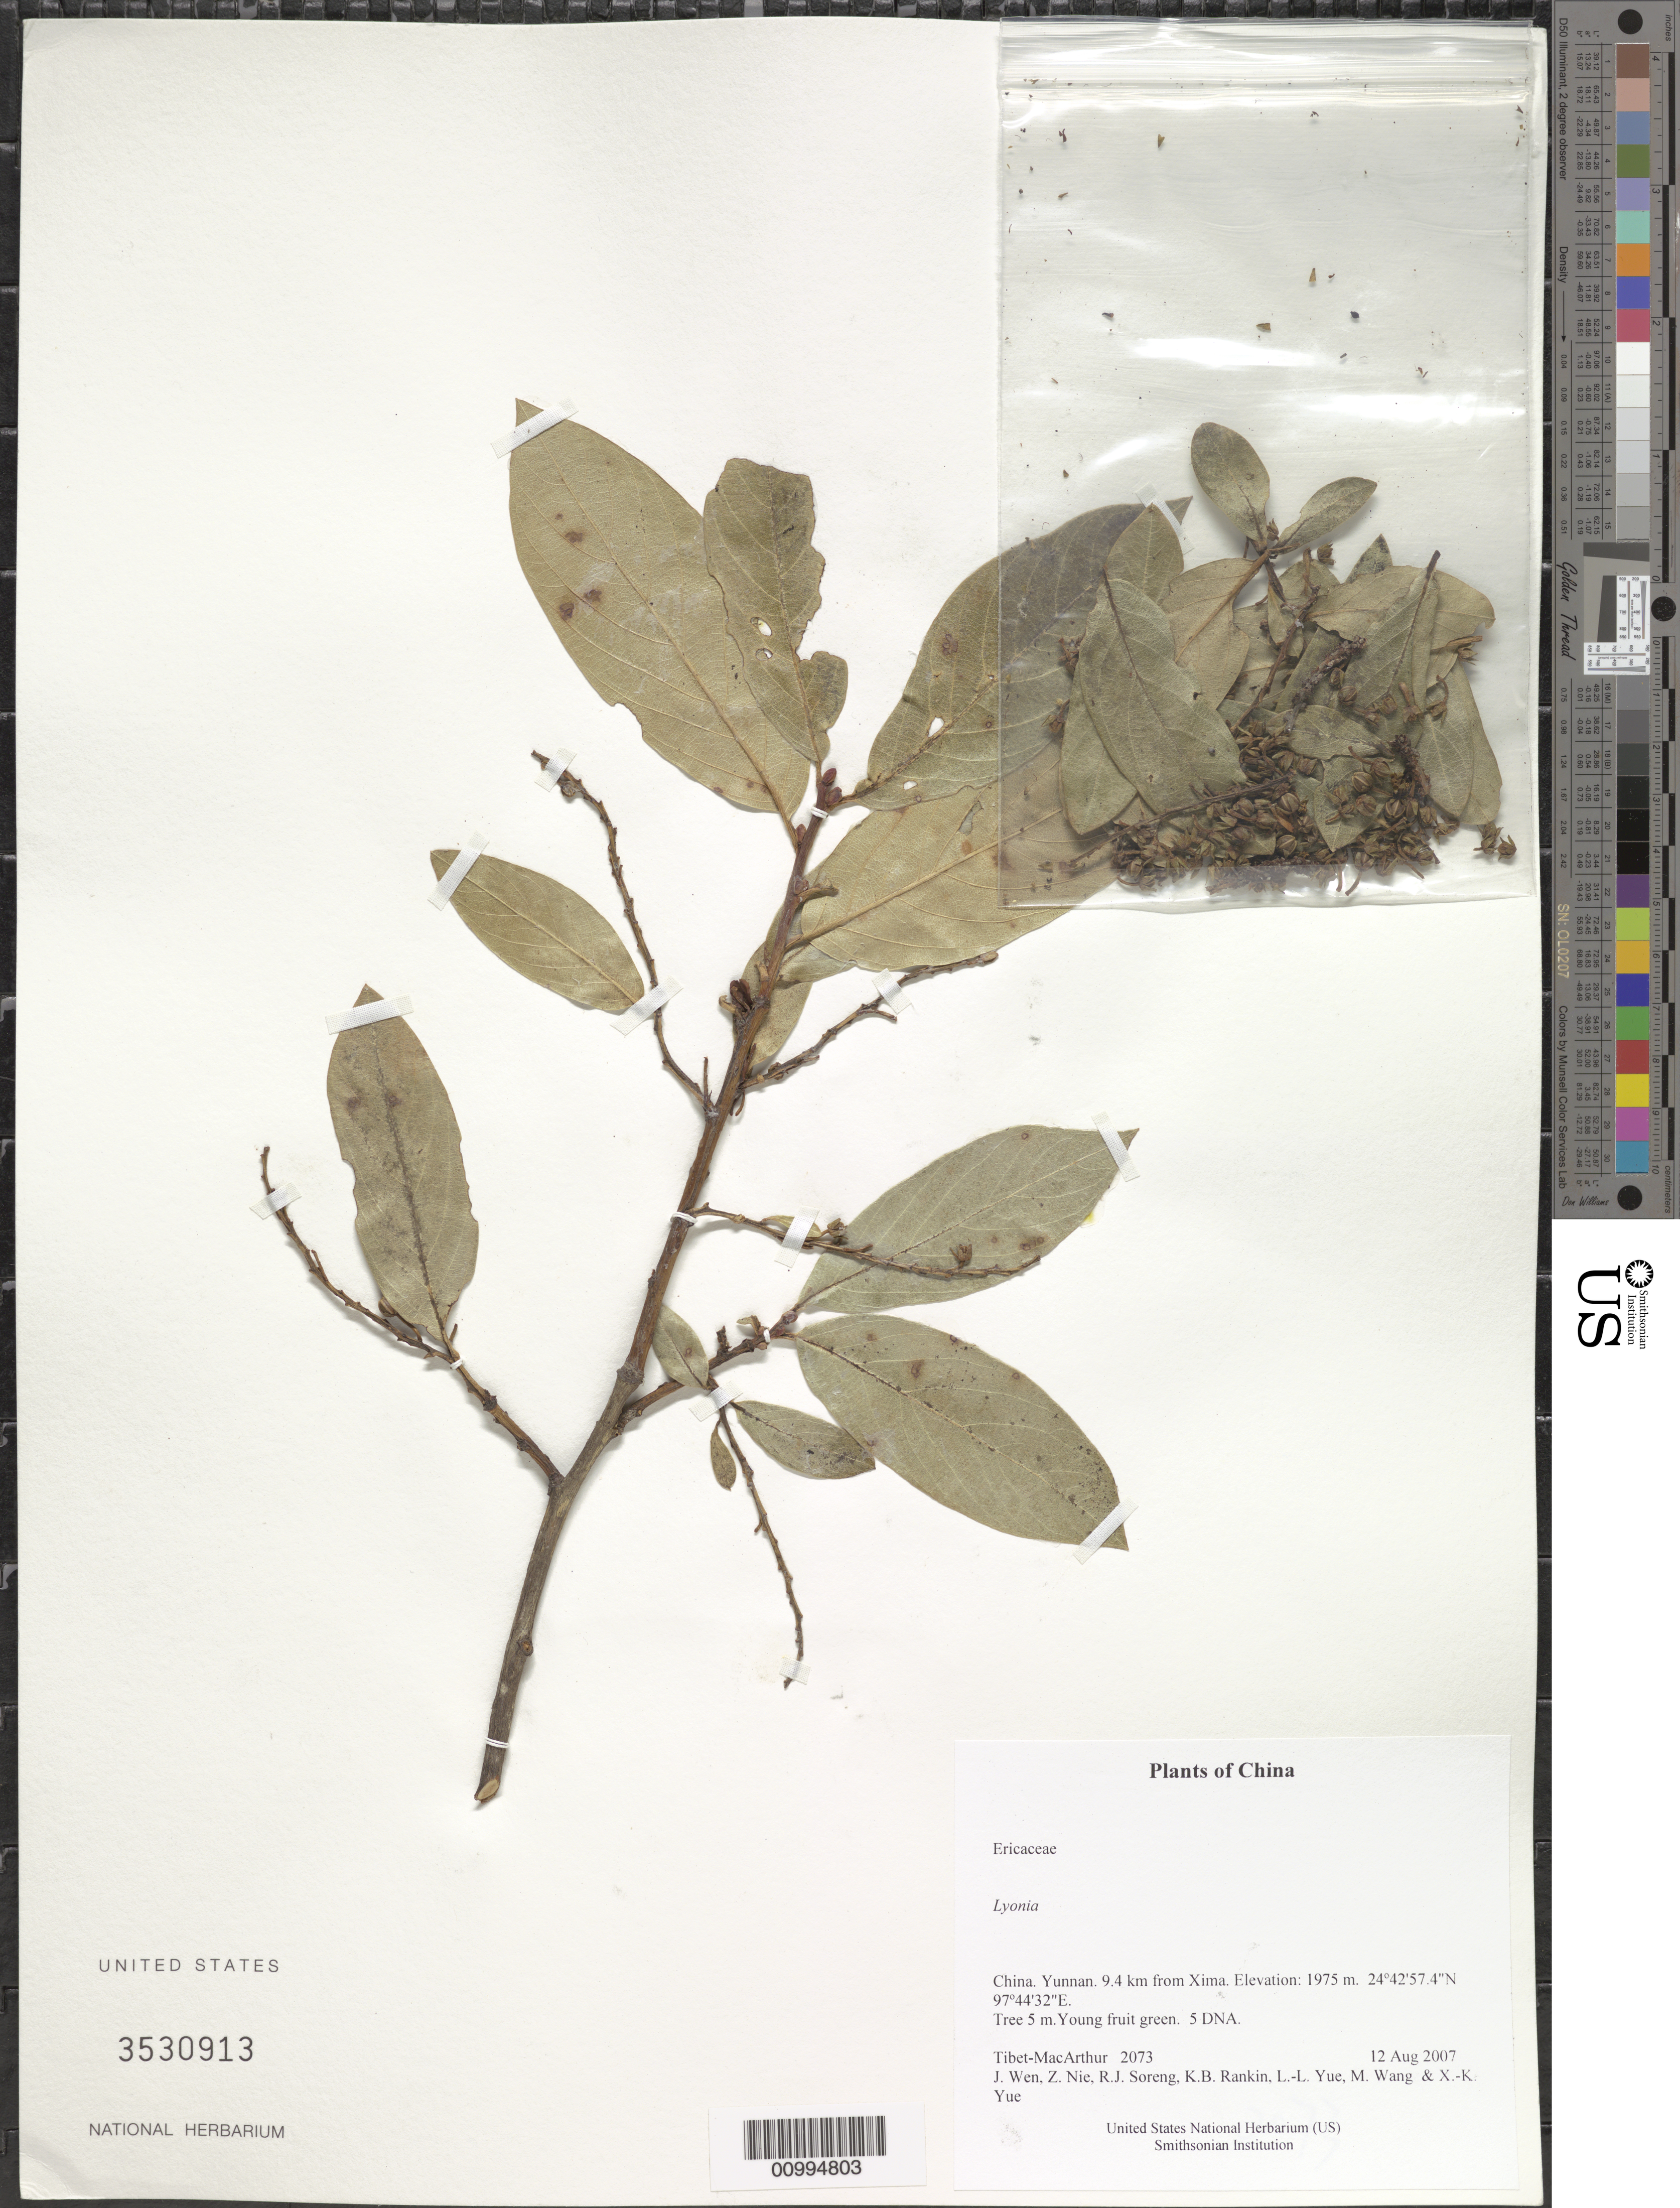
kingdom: Plantae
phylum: Tracheophyta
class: Magnoliopsida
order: Ericales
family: Ericaceae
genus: Lyonia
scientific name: Lyonia sp.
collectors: Tibet-MacArthur, J. Wen, Z. Nie, R. J. Soreng, K. Rankin, L. Yue, M. Wang & X. Yue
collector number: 2073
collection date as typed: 12 Aug 2007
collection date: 2007-08-12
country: China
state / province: Yunnan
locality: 9.4 km from Xima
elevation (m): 1975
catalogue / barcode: US 3530913